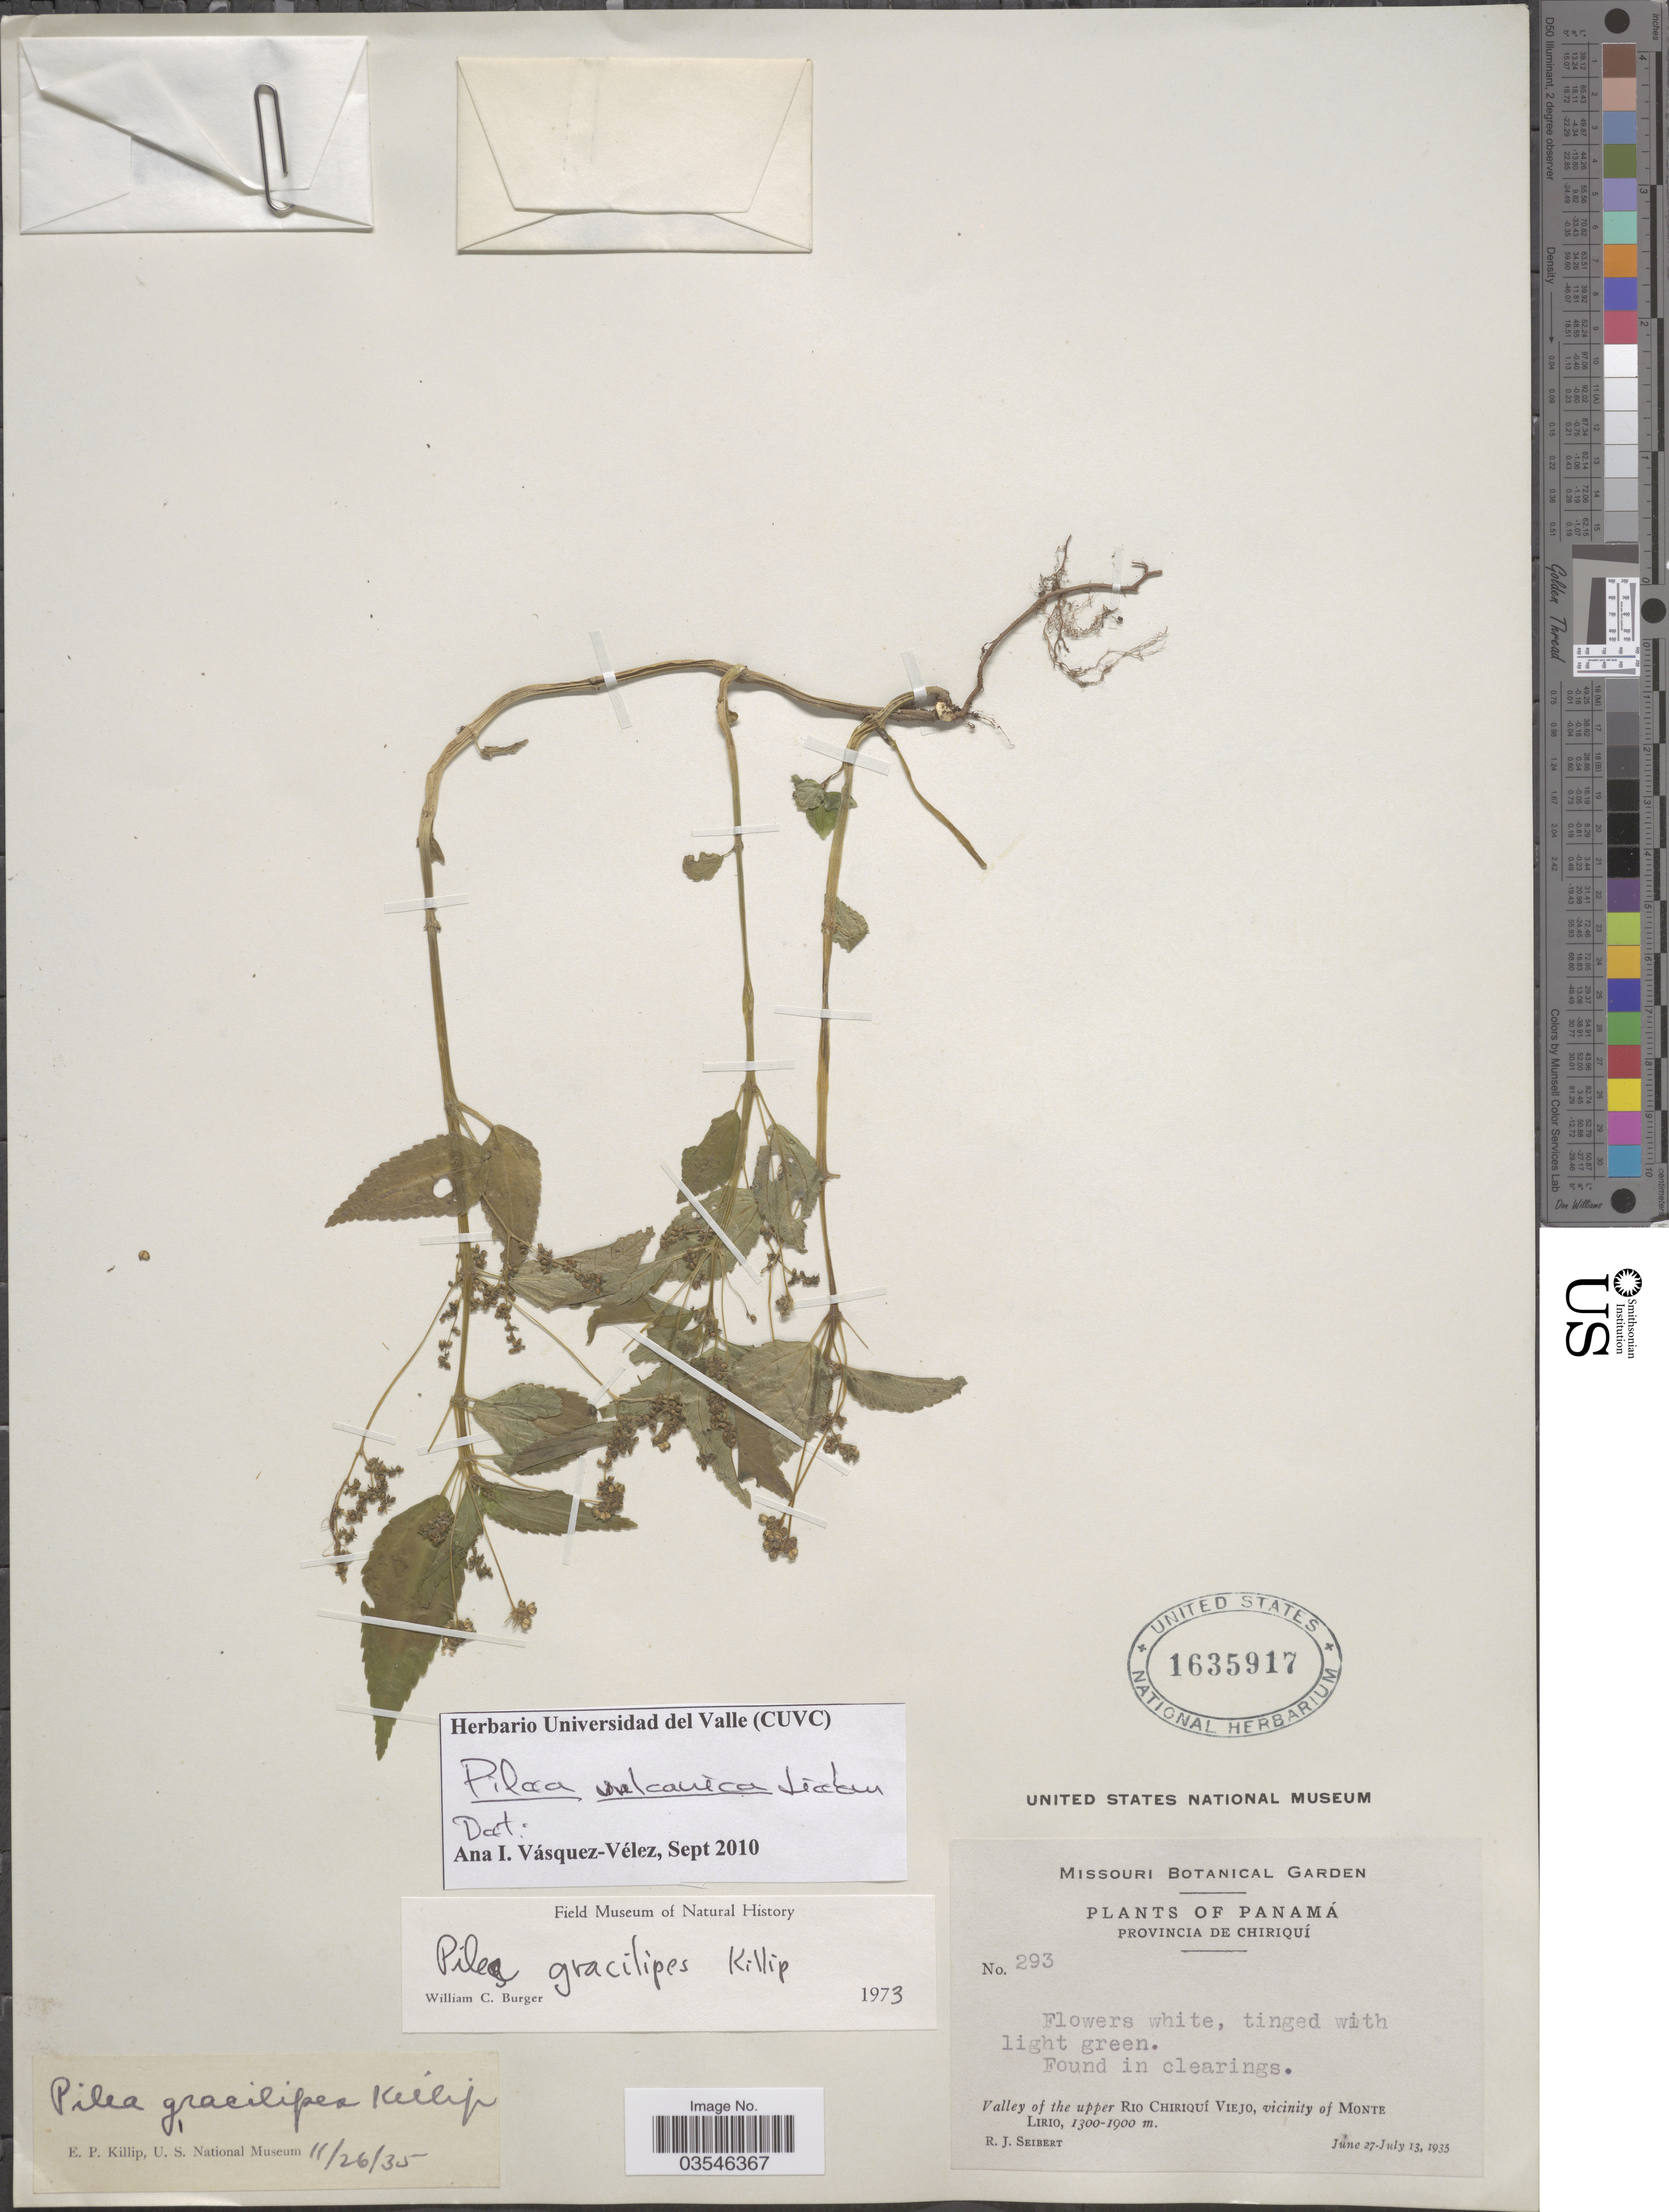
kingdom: Plantae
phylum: Tracheophyta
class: Magnoliopsida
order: Rosales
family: Urticaceae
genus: Pilea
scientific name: Pilea vulcanica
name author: Liebm.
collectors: R. J. Seibert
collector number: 293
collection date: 1935-06-27/1935-07-13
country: Panama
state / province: Chiriqui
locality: Provincia de Chiriquí. Valley of the upper Rio Chiriquí Viejo, vicinity of Monte Lirio.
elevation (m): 1300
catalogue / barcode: US 1635917